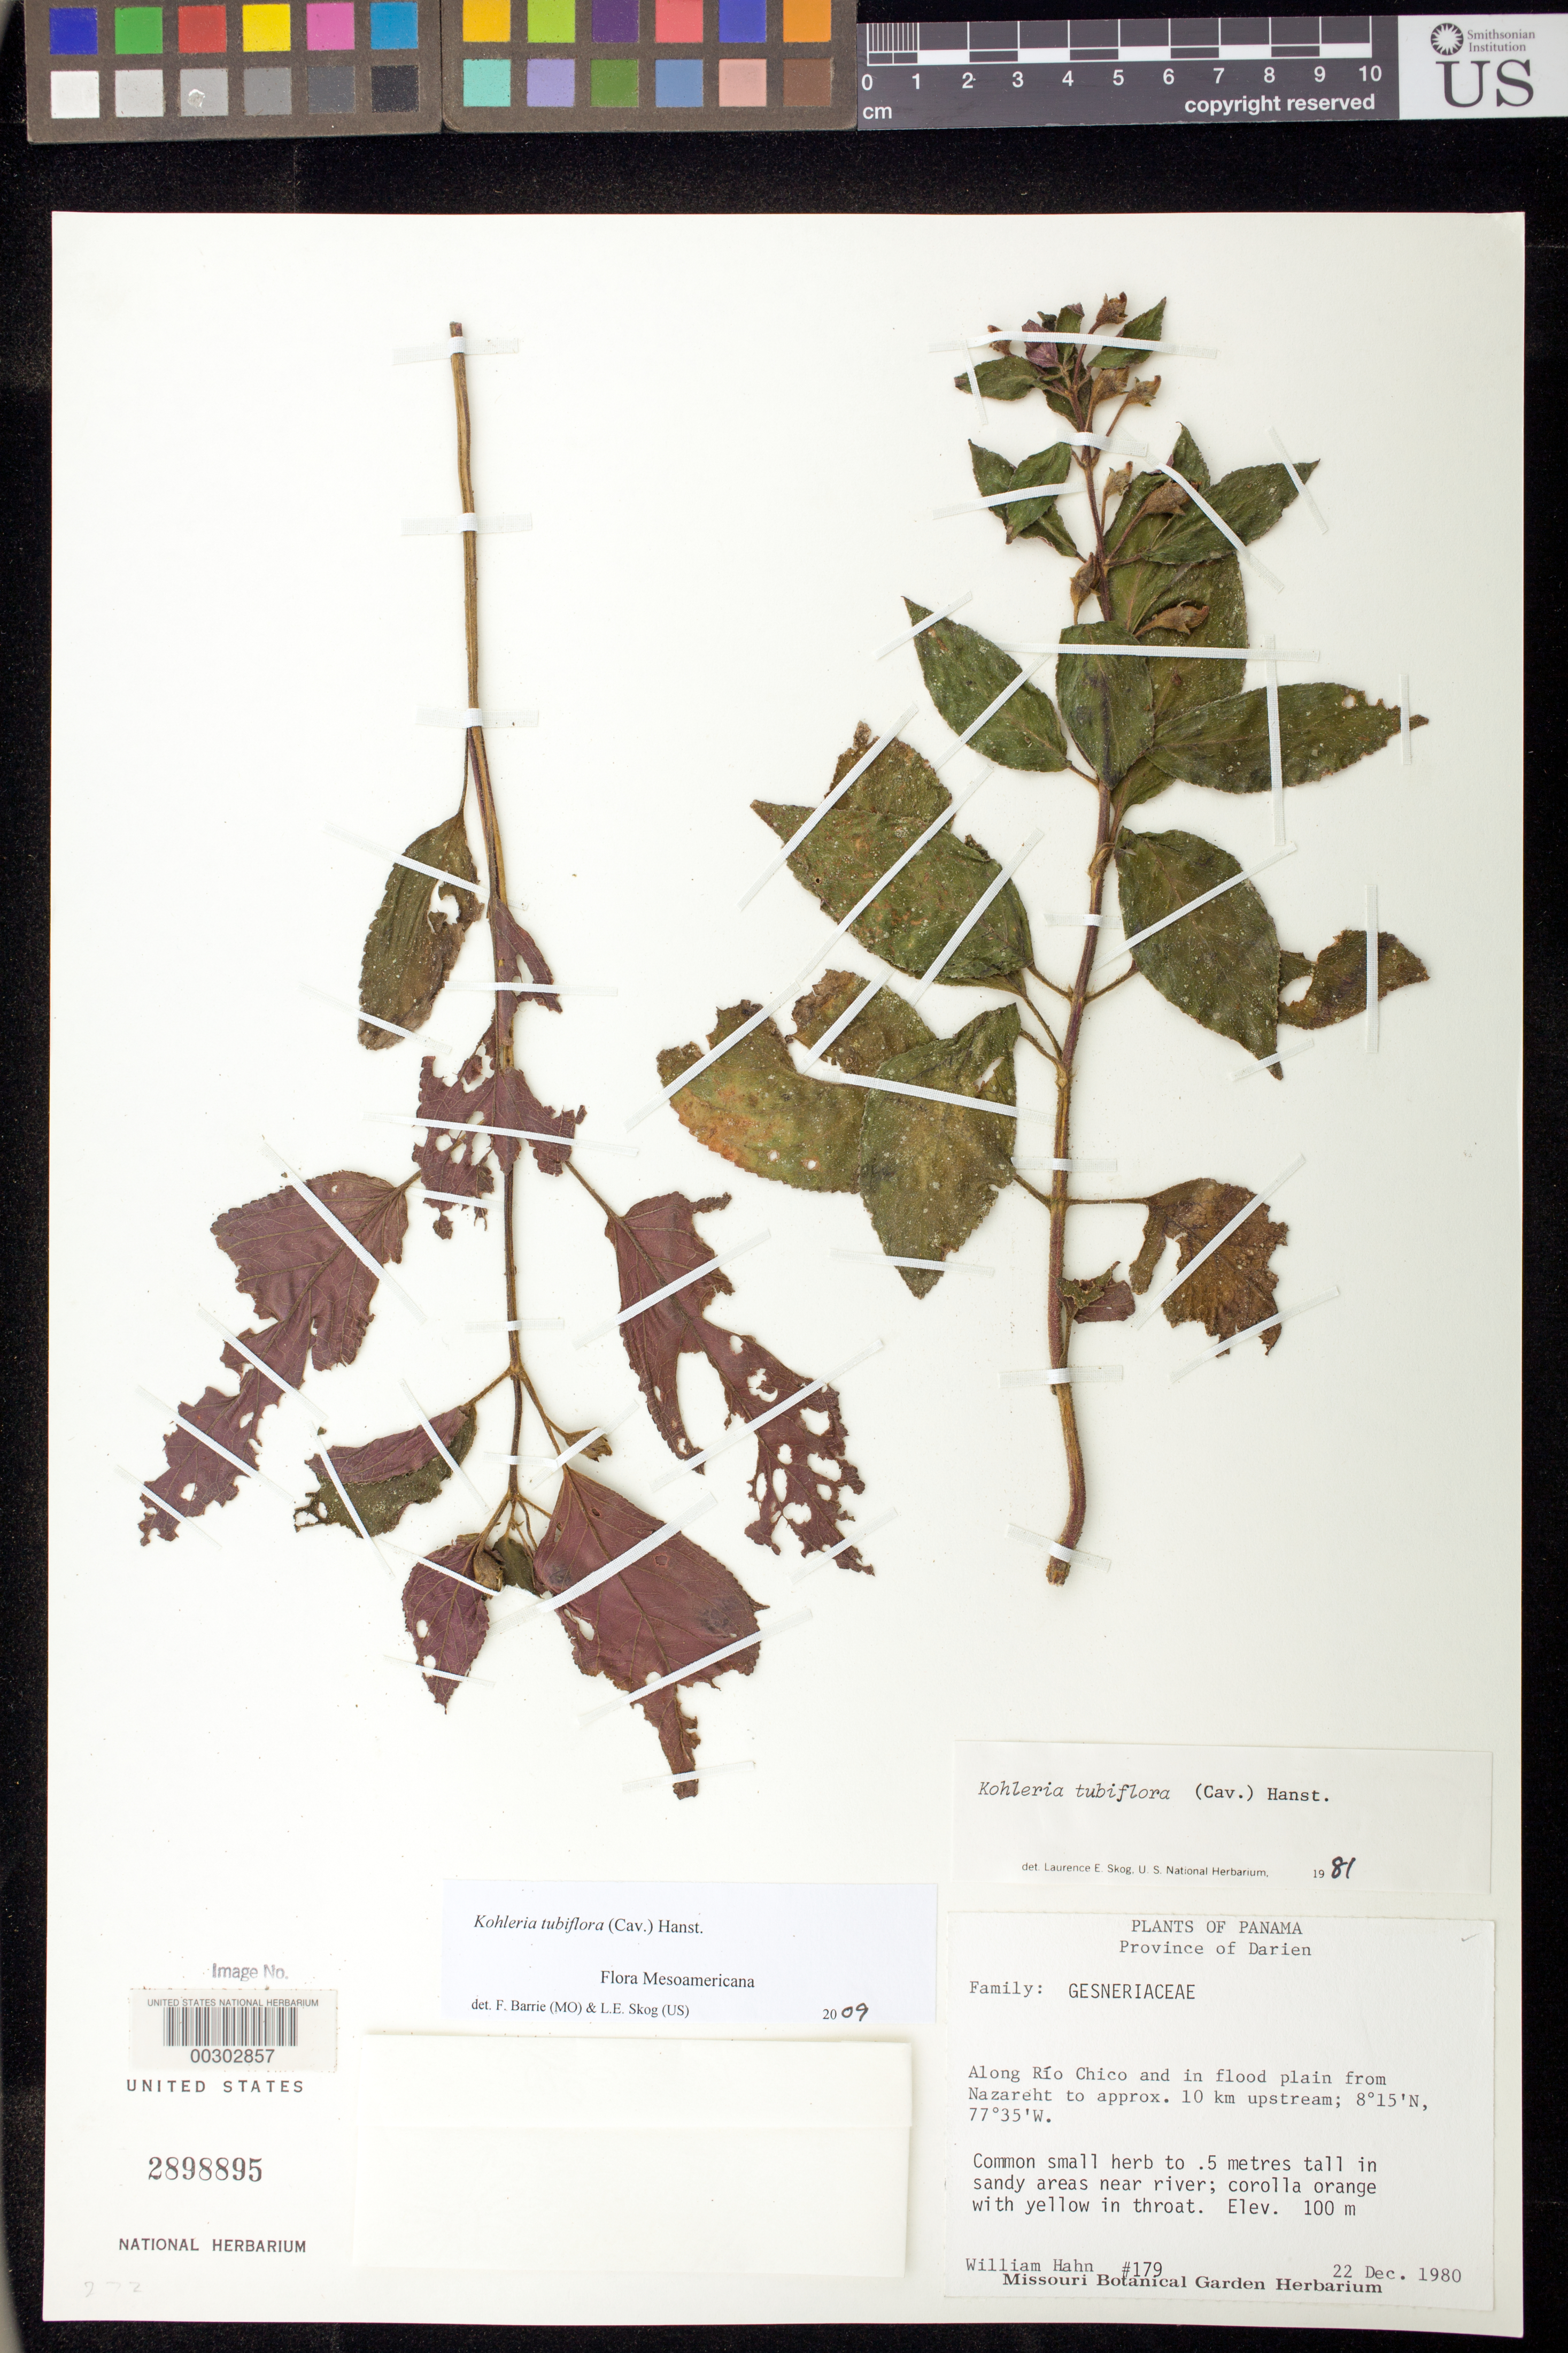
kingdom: Plantae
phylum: Tracheophyta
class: Magnoliopsida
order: Lamiales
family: Gesneriaceae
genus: Kohleria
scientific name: Kohleria tubiflora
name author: (Cav.) Hanst.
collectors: W. Hahn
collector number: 179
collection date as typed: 22 Dec 1980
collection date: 1980-12-22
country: Panama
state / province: Darién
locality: Along Rio Chico and in flood plain from Nazareht to approx 10 km upstream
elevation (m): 100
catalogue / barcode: US 2898895